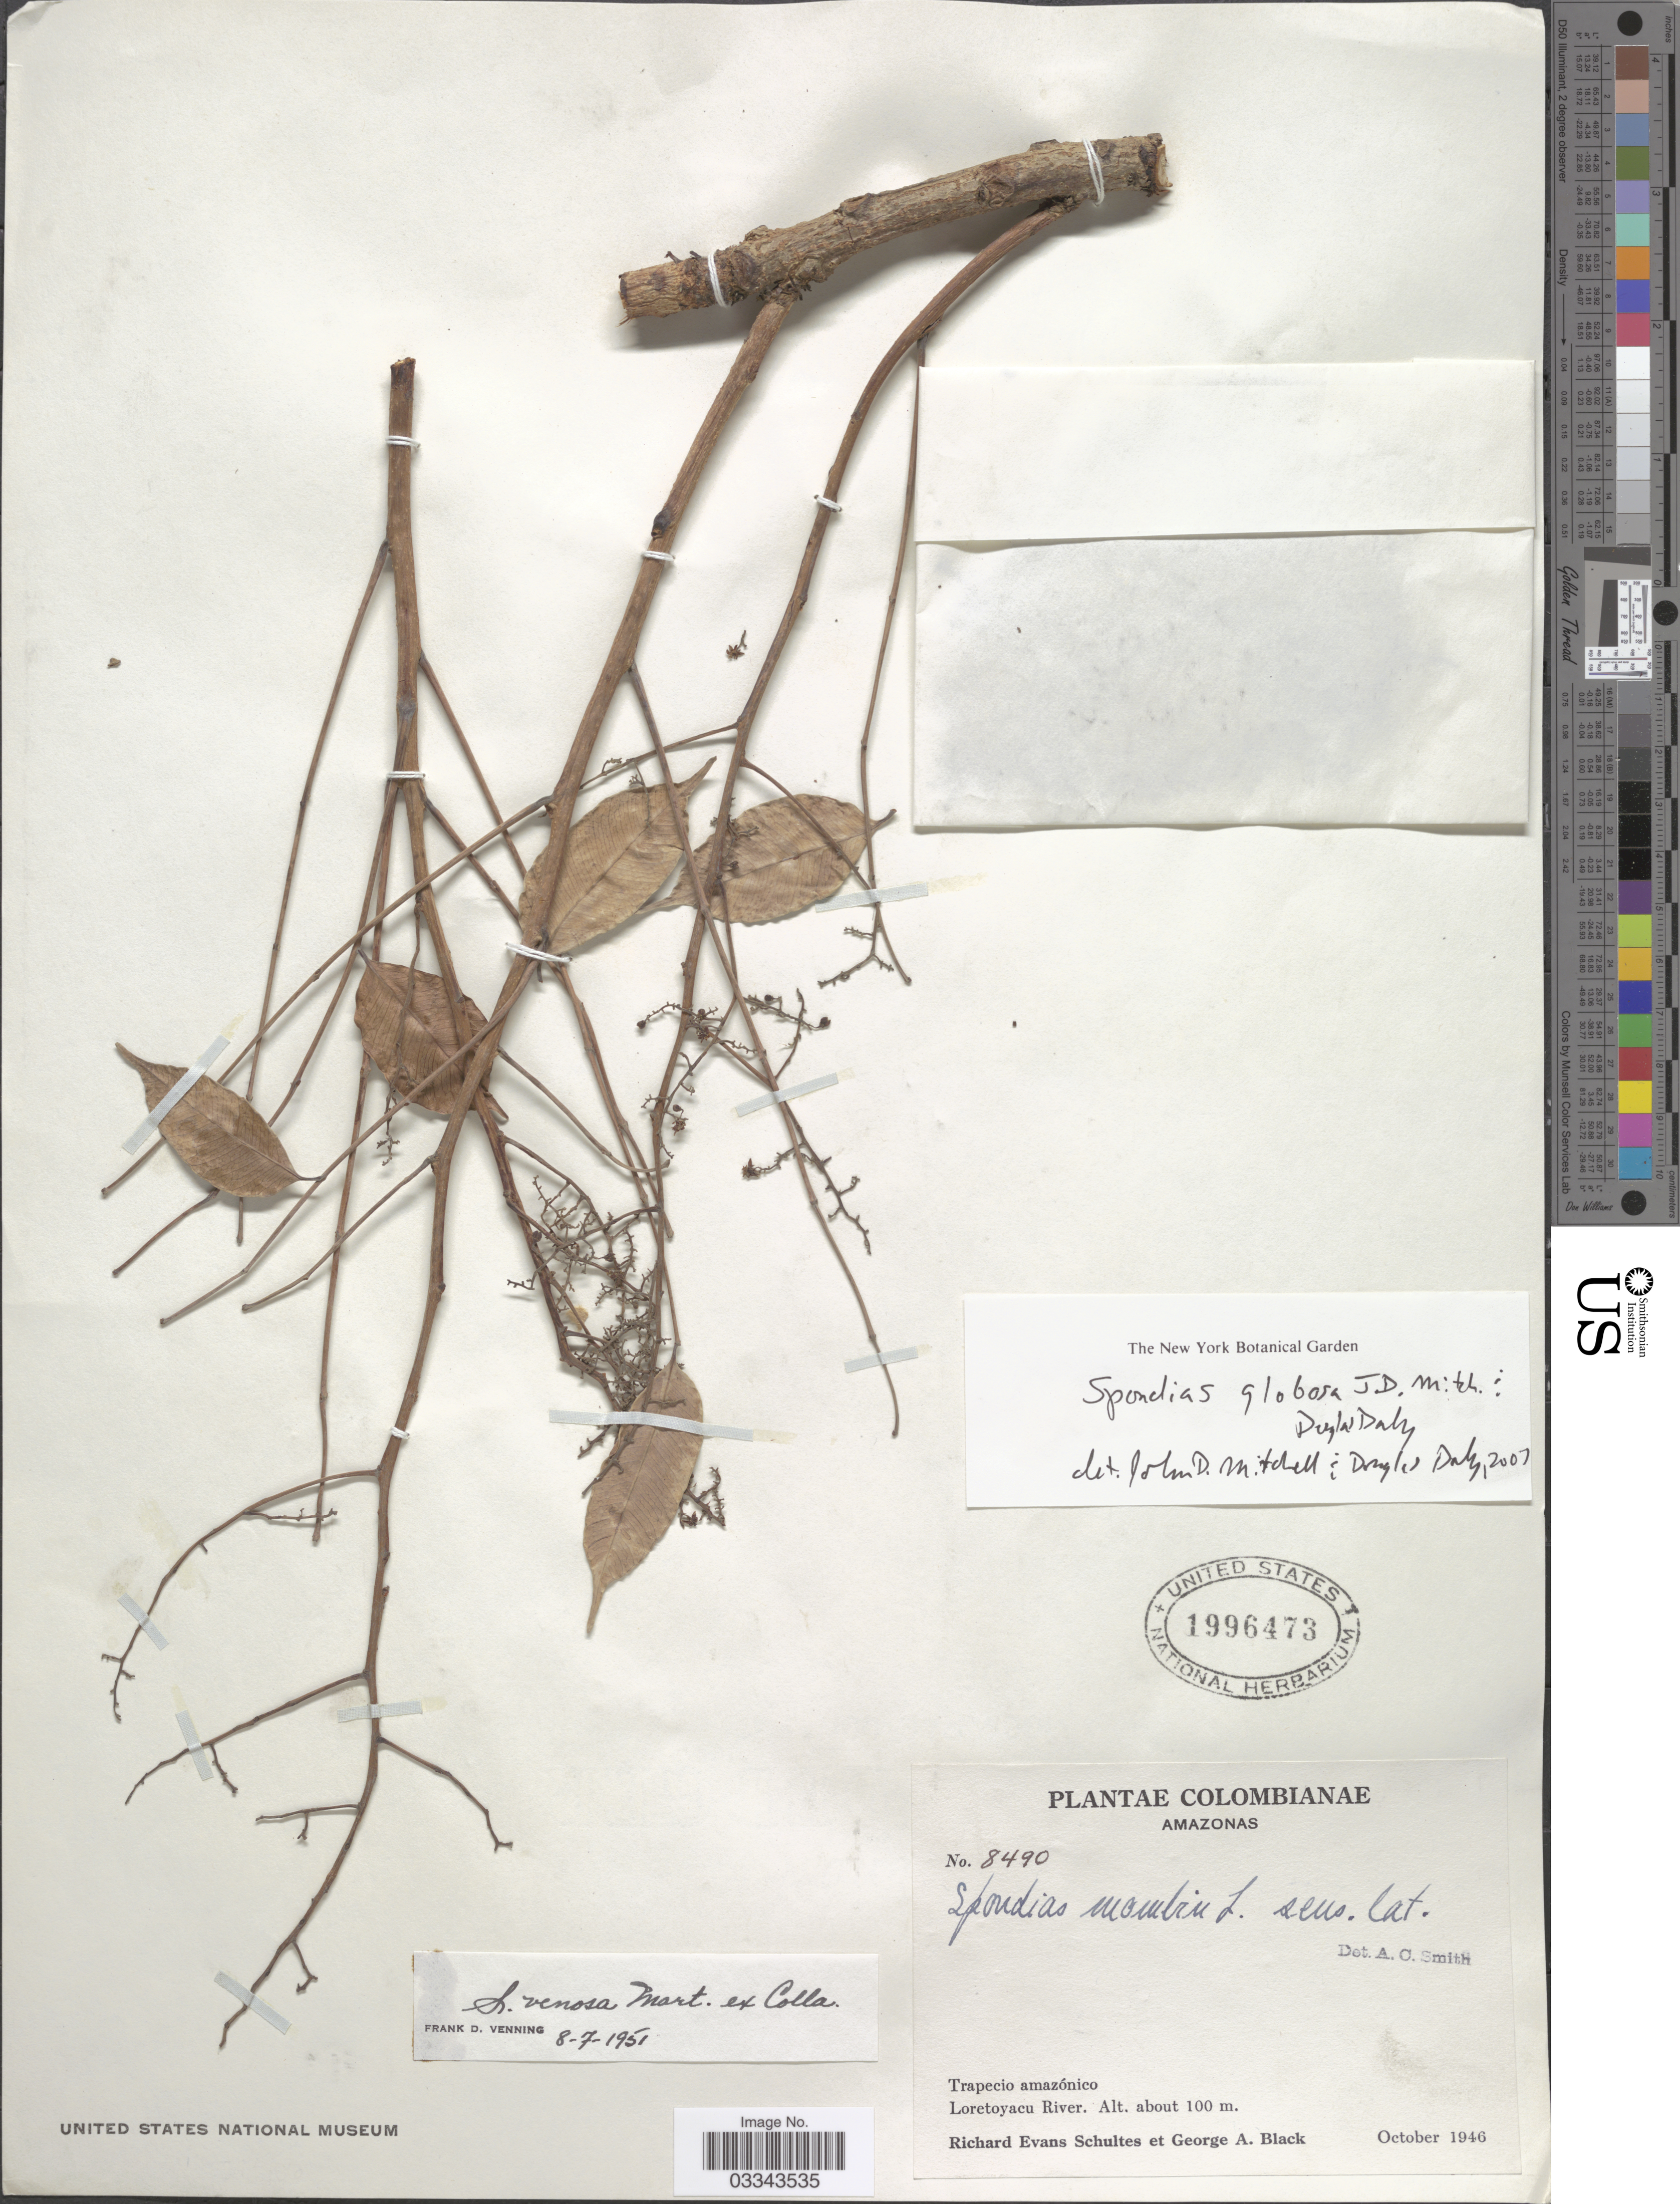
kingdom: Plantae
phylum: Tracheophyta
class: Magnoliopsida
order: Sapindales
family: Anacardiaceae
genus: Spondias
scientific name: Spondias globosa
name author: J.D. Mitch. & Daly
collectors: R. E. Schultes & G. A. Black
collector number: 8490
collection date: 1946-10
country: Colombia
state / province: Amazônas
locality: Trapecio amazónico, Loretoyacu River.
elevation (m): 100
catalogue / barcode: US 1996473